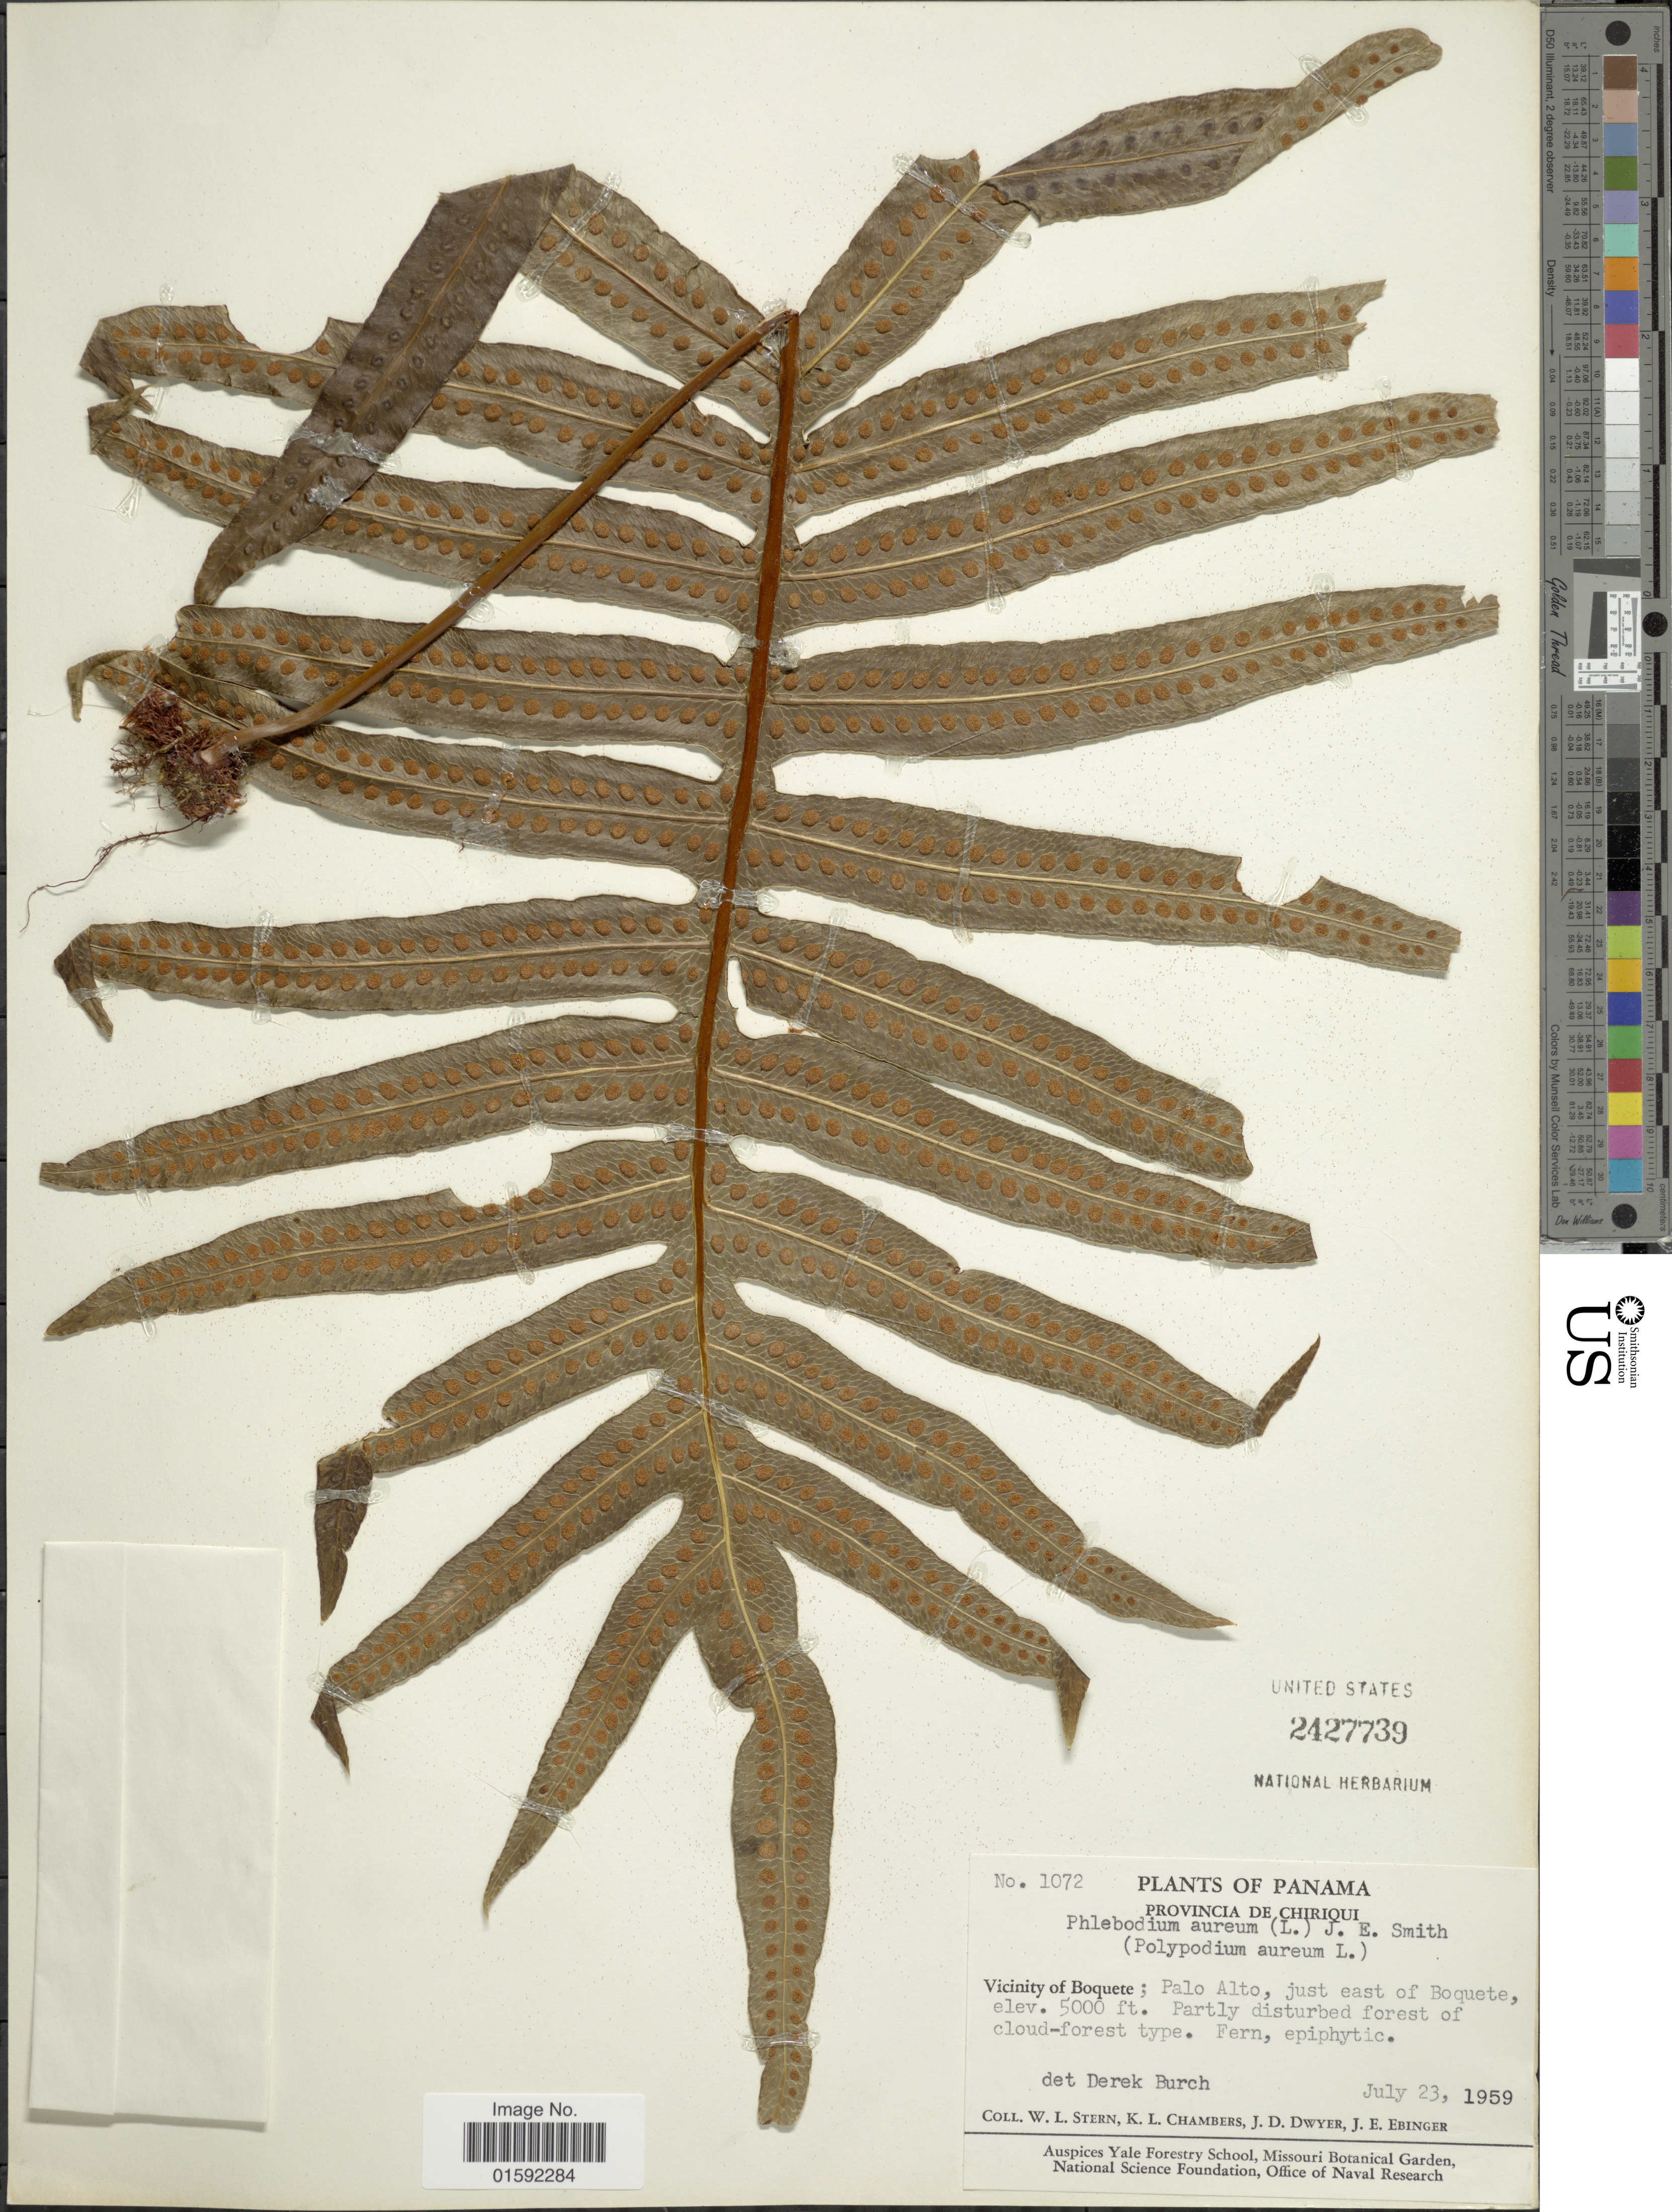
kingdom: Plantae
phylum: Tracheophyta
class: Polypodiopsida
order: Polypodiales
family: Polypodiaceae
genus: Phlebodium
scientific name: Phlebodium pseudoaureum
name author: (Cav.) Lellinger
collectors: W. L. Stern, K. Chambers, J. D. Dwyer & J. Ebinger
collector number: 1072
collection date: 1959-07-23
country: Panama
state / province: Chiriqui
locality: Panama, Provincia de Chiriqui, Vicinity of Boquete; Palo Alto, just east of Boquete.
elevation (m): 1524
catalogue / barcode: US 2427739